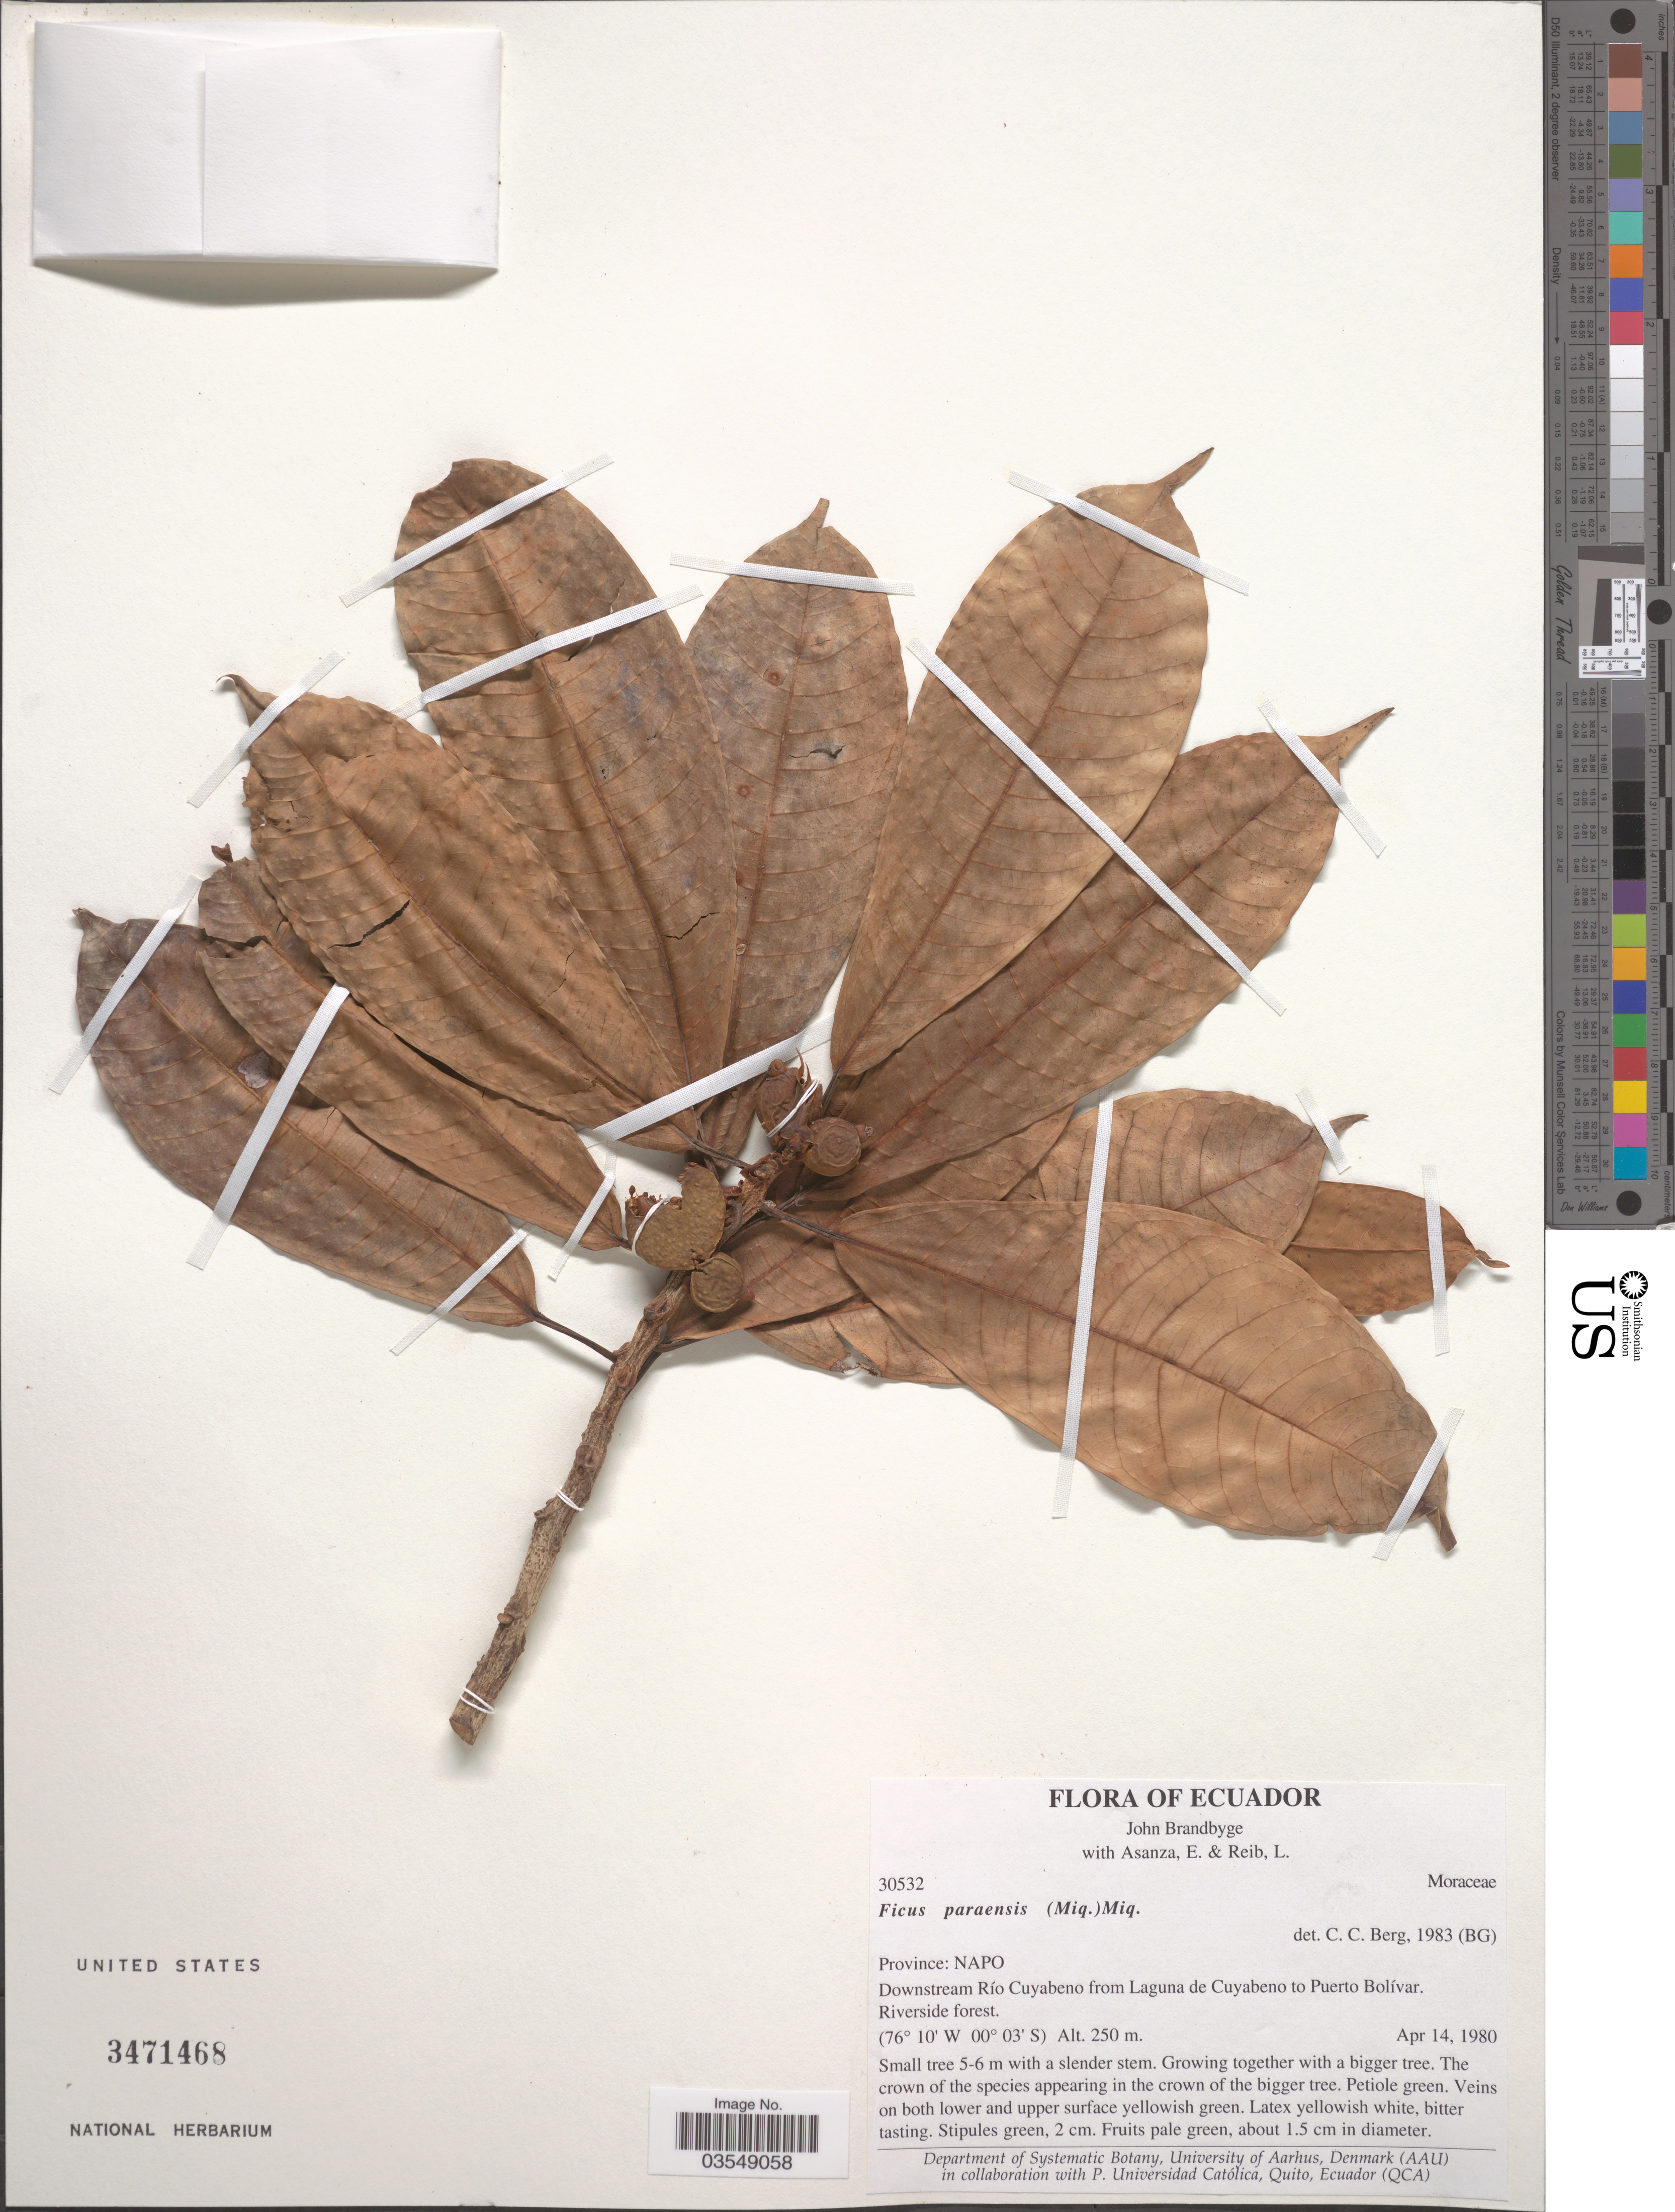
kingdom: Plantae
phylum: Tracheophyta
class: Magnoliopsida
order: Rosales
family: Moraceae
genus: Ficus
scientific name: Ficus paraensis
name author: (Miq.) Miq.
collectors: J. Brandbyge, E. Asanza & L. Reib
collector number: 30532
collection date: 1980-04-14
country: Ecuador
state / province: Napo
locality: Downstream Río Cuyabeno from Laguna de Cuyabeno to Puerto Bolívar.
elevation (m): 250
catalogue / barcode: US 3471468